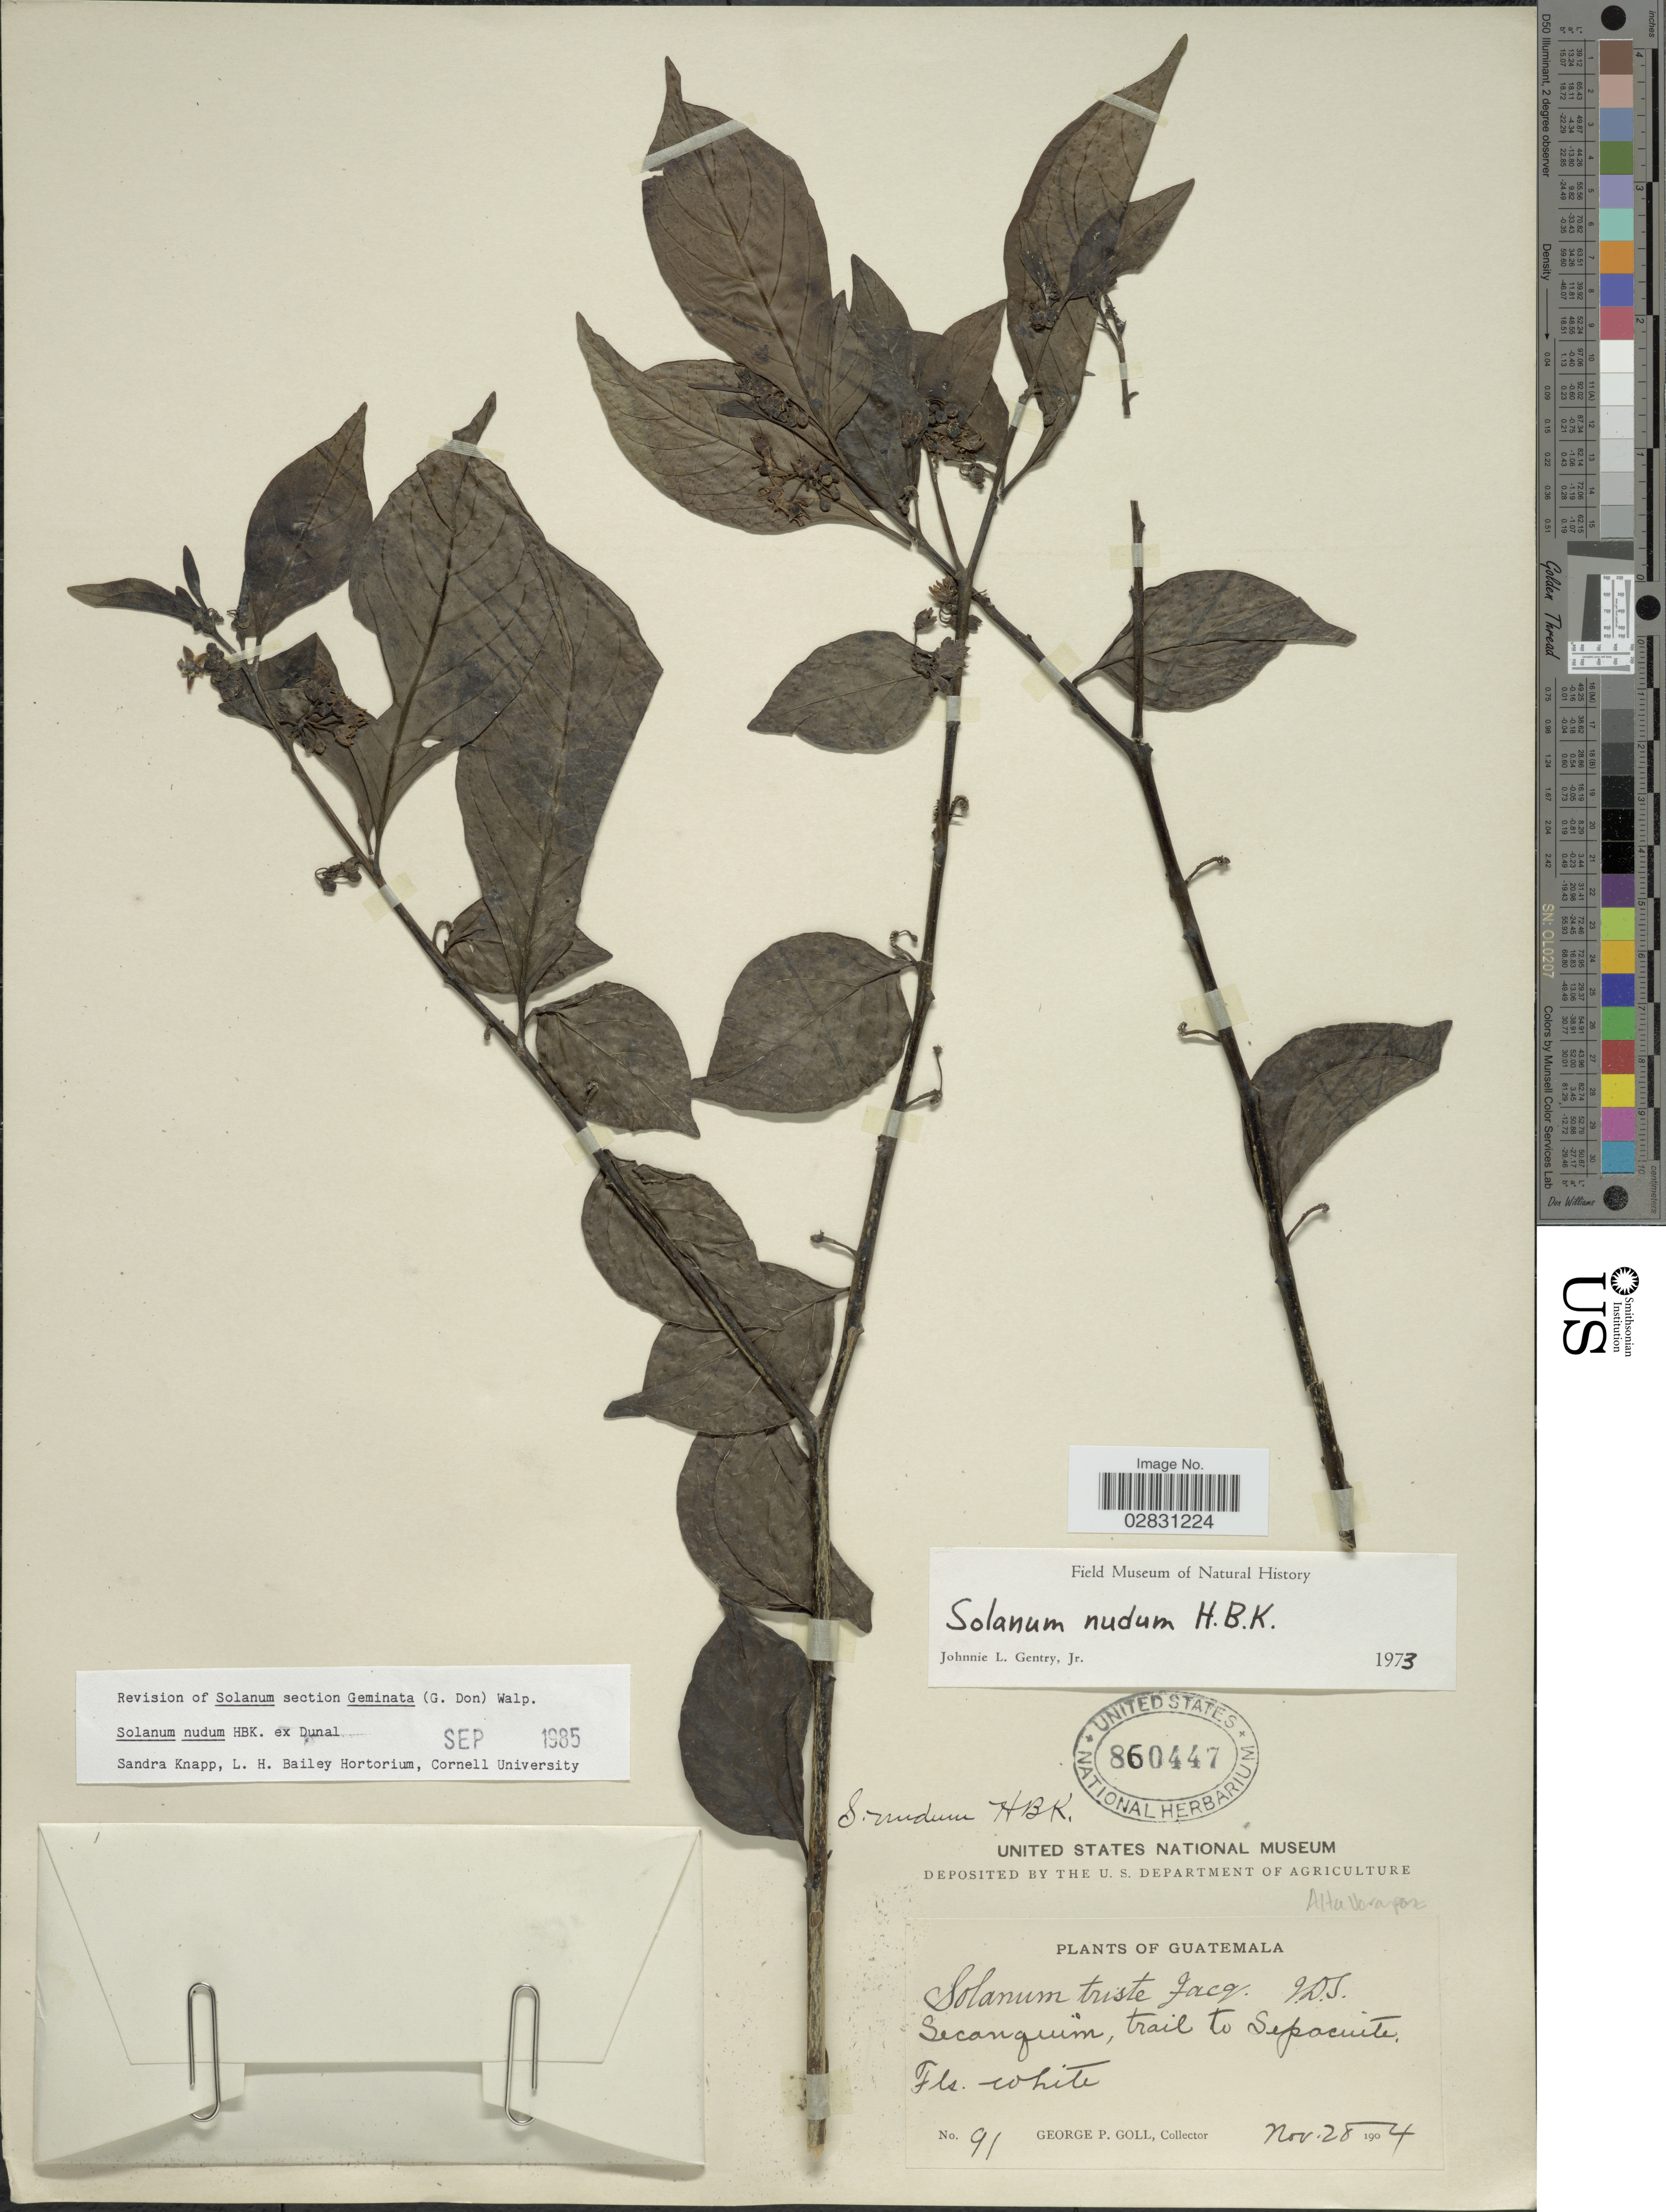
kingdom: Plantae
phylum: Tracheophyta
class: Magnoliopsida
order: Solanales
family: Solanaceae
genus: Solanum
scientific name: Solanum nudum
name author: Humb. & Bonpl. ex Dunal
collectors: G. P. Goll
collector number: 91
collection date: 1904-11-28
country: Guatemala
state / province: Alta Verapaz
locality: Secanquim, trail to Sepacuite.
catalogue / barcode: US 860447